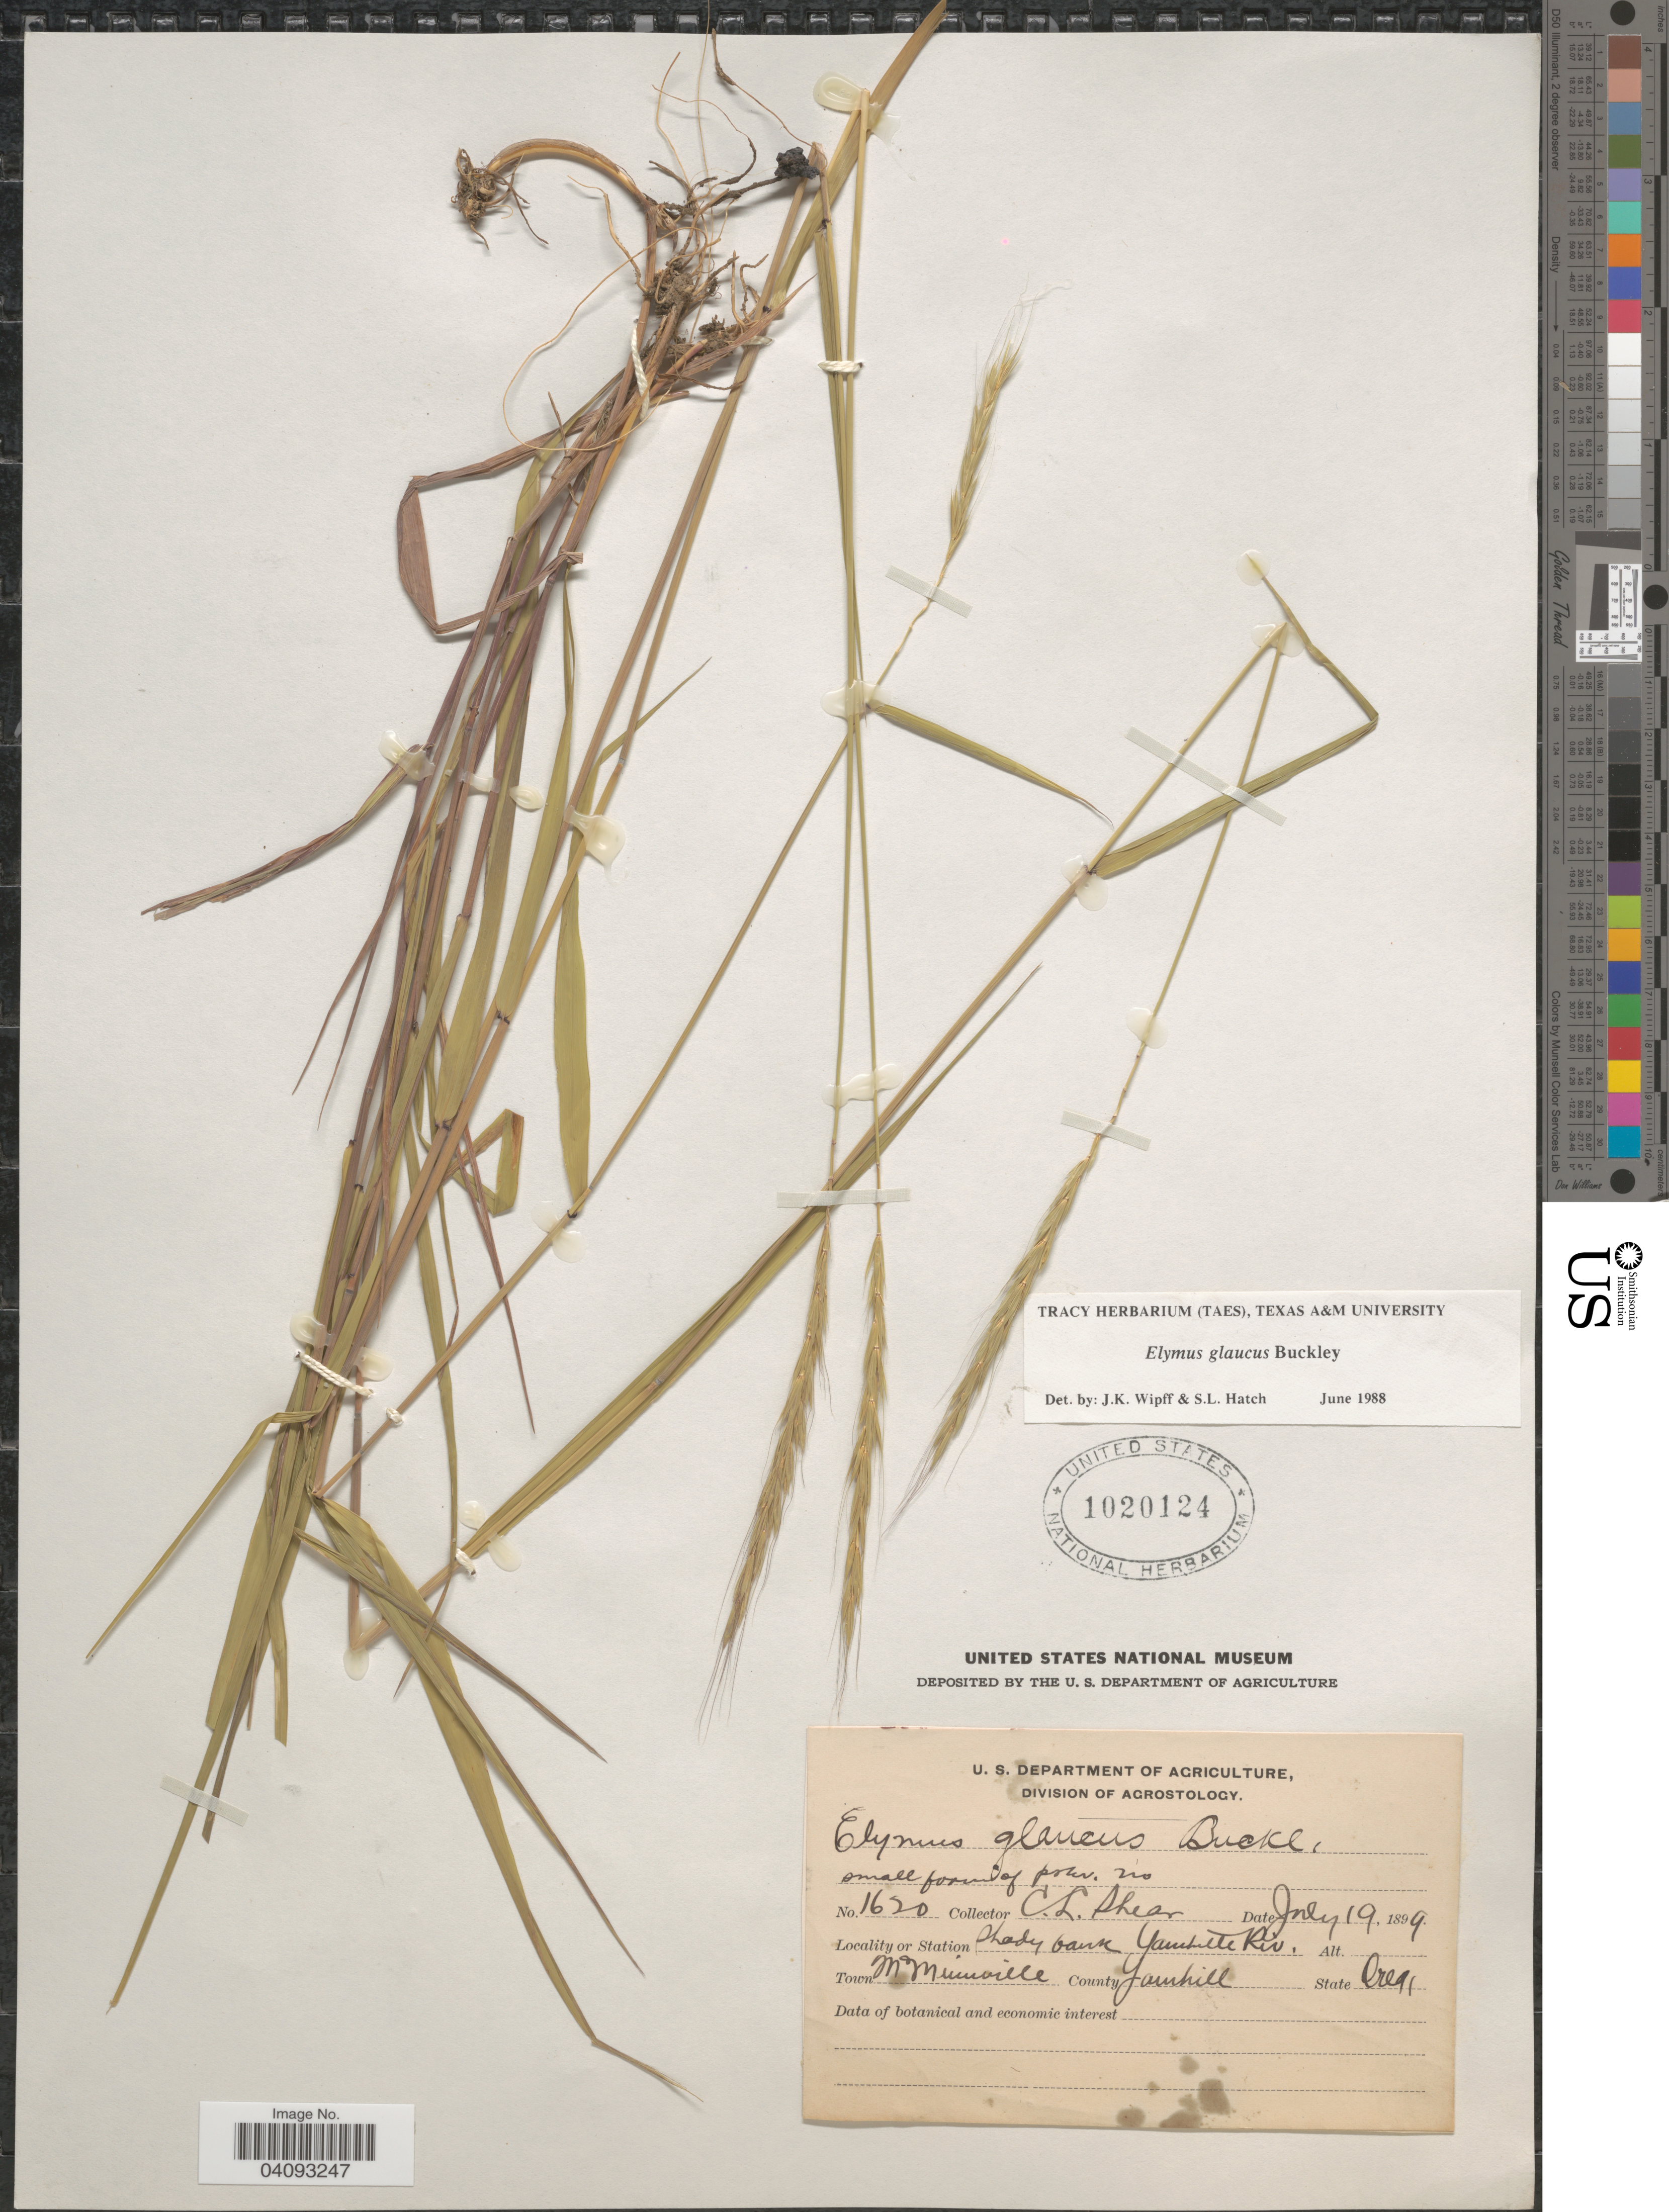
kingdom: Plantae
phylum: Tracheophyta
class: Liliopsida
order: Poales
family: Poaceae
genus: Elymus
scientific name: Elymus glaucus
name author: Buckley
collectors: C. L. Shear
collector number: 1620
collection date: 1899-07-19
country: United States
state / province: Oregon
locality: Shady bank Yamhill Riv. Town McMinville. County Yamhill.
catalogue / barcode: US 1020124